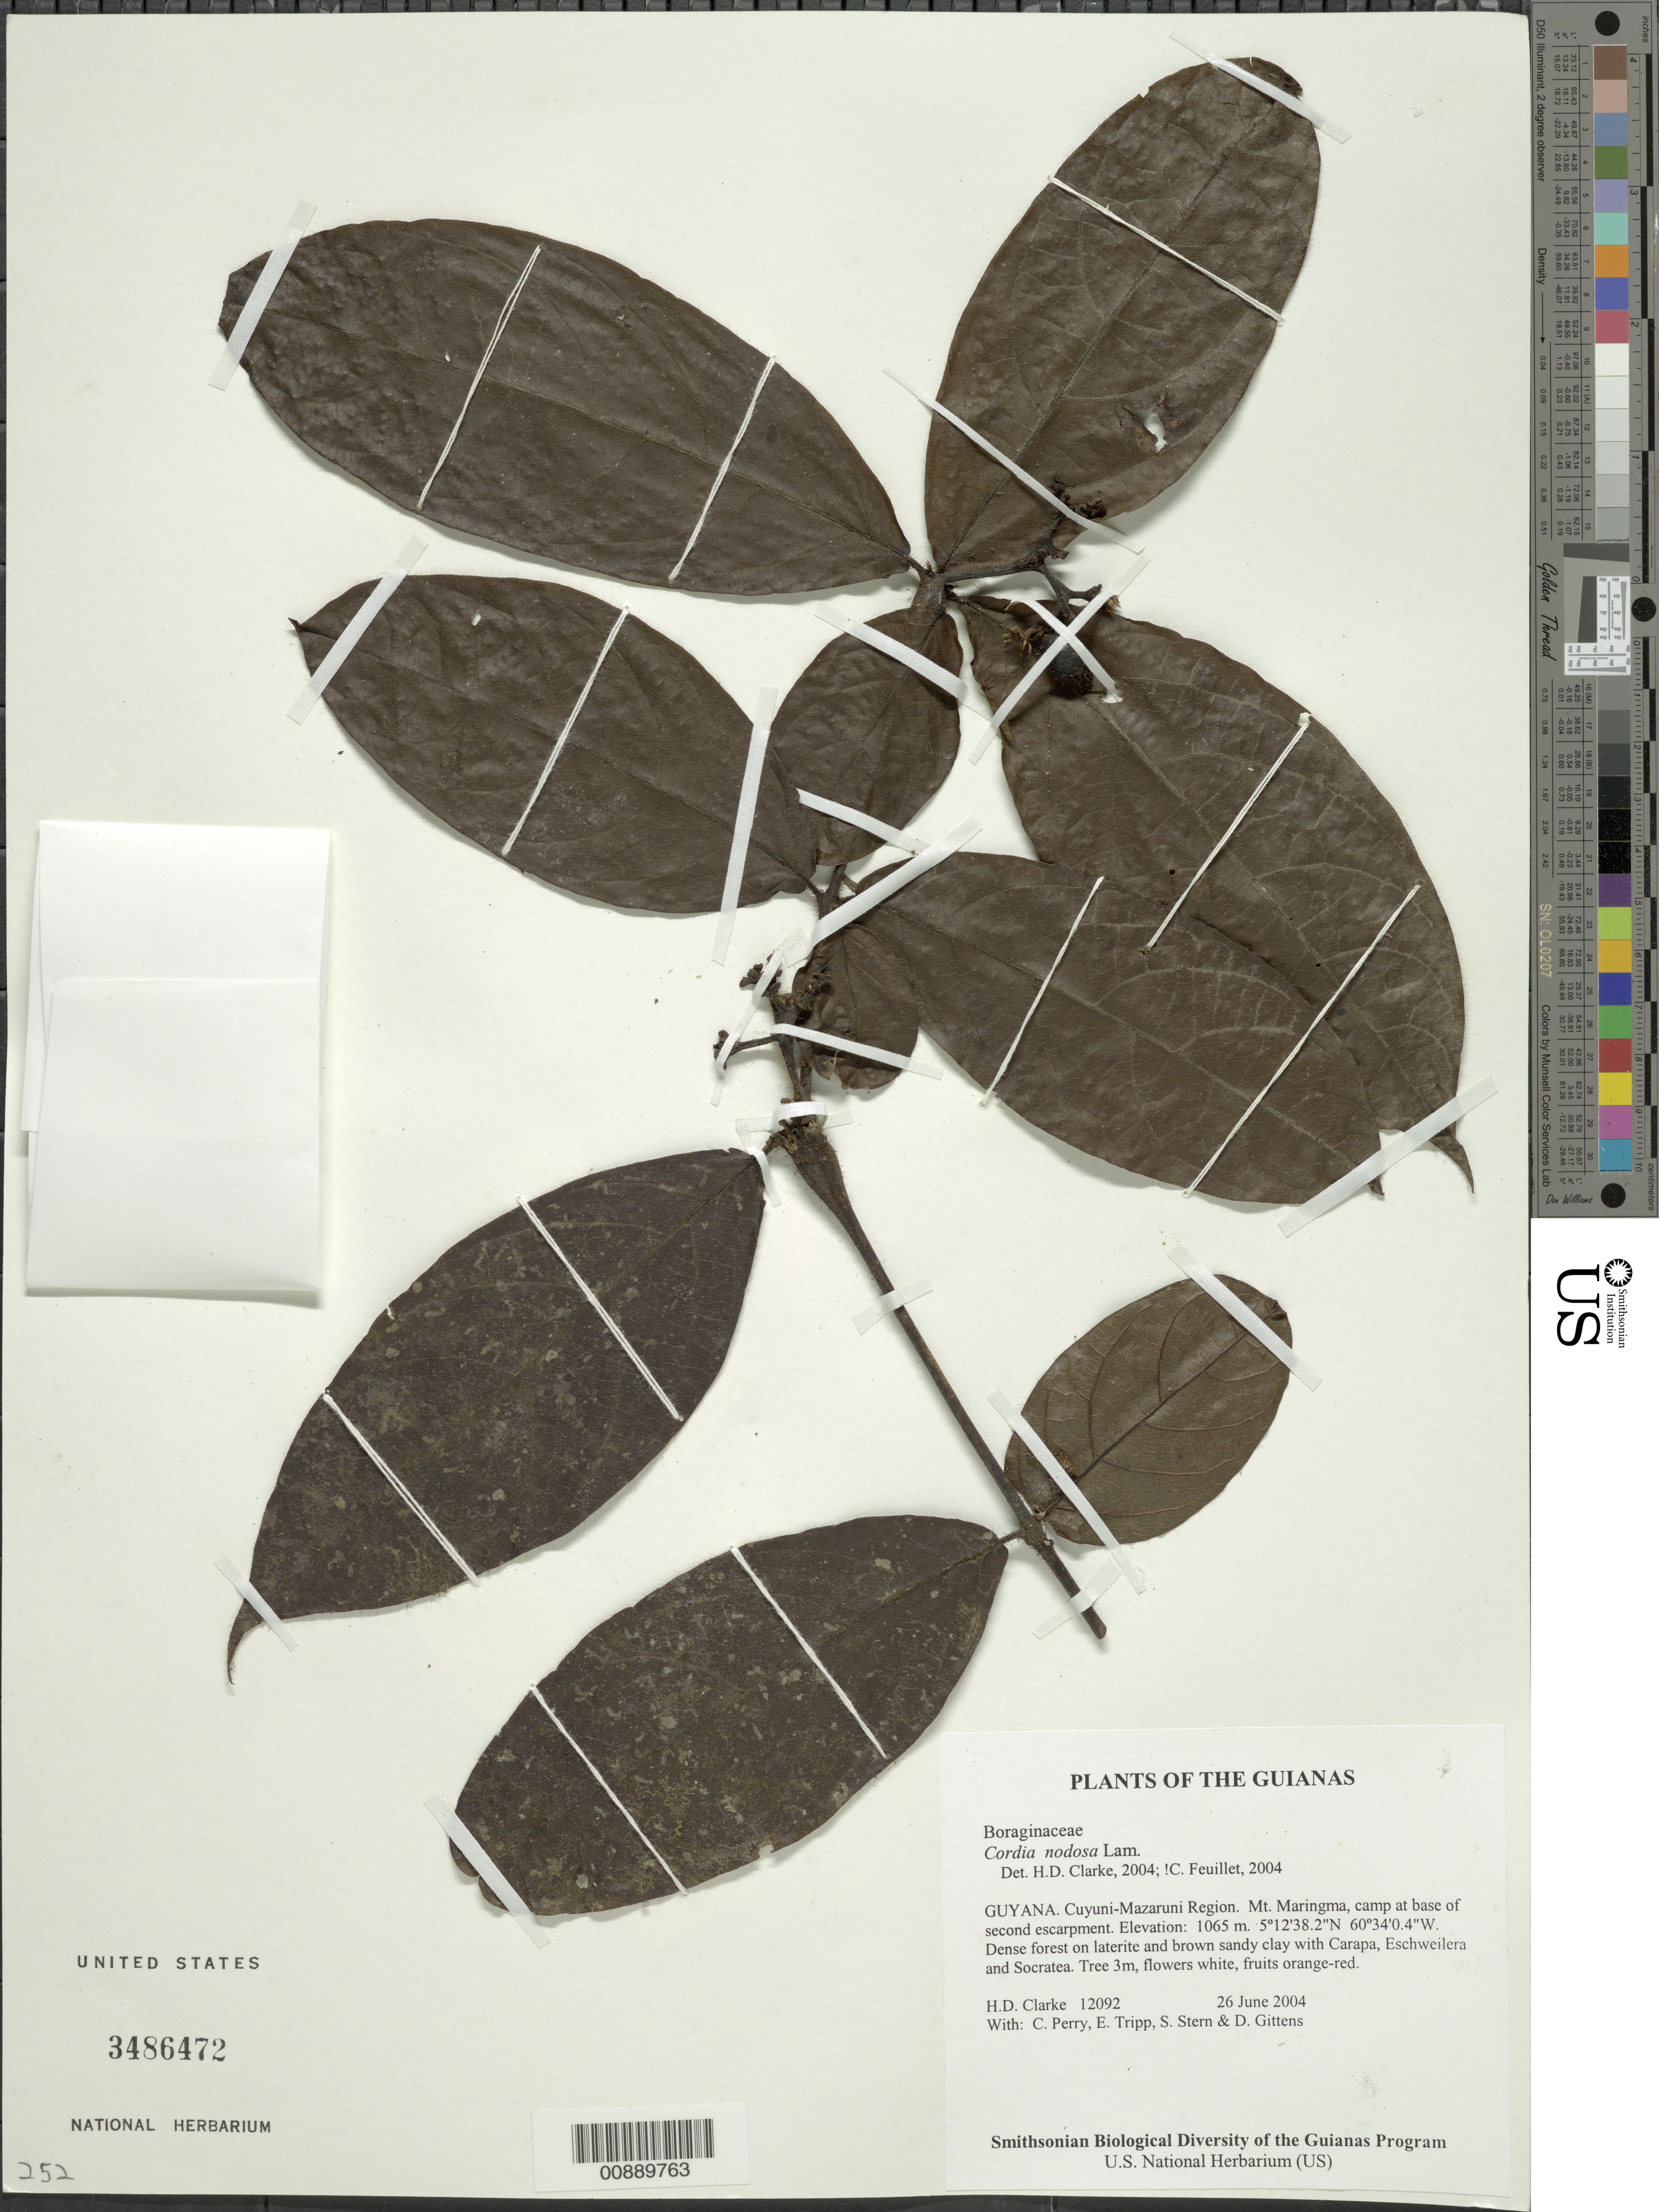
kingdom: Plantae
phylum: Tracheophyta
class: Magnoliopsida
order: Boraginales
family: Cordiaceae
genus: Cordia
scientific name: Cordia nodosa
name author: Lam.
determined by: Feuillet, C.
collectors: H. D. Clarke, C. Perry, E. Tripp, S. R. Stern & D. Gittens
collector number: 12092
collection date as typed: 26 June 2004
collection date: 2004-06-26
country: Guyana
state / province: Cuyuni-Mazaruni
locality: Mt. Maringma, camp at base of second escarpment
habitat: Dense forest on laterite and brown sandy clay with Carapa, Eschweilera and Socratea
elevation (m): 1065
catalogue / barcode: US 3486472